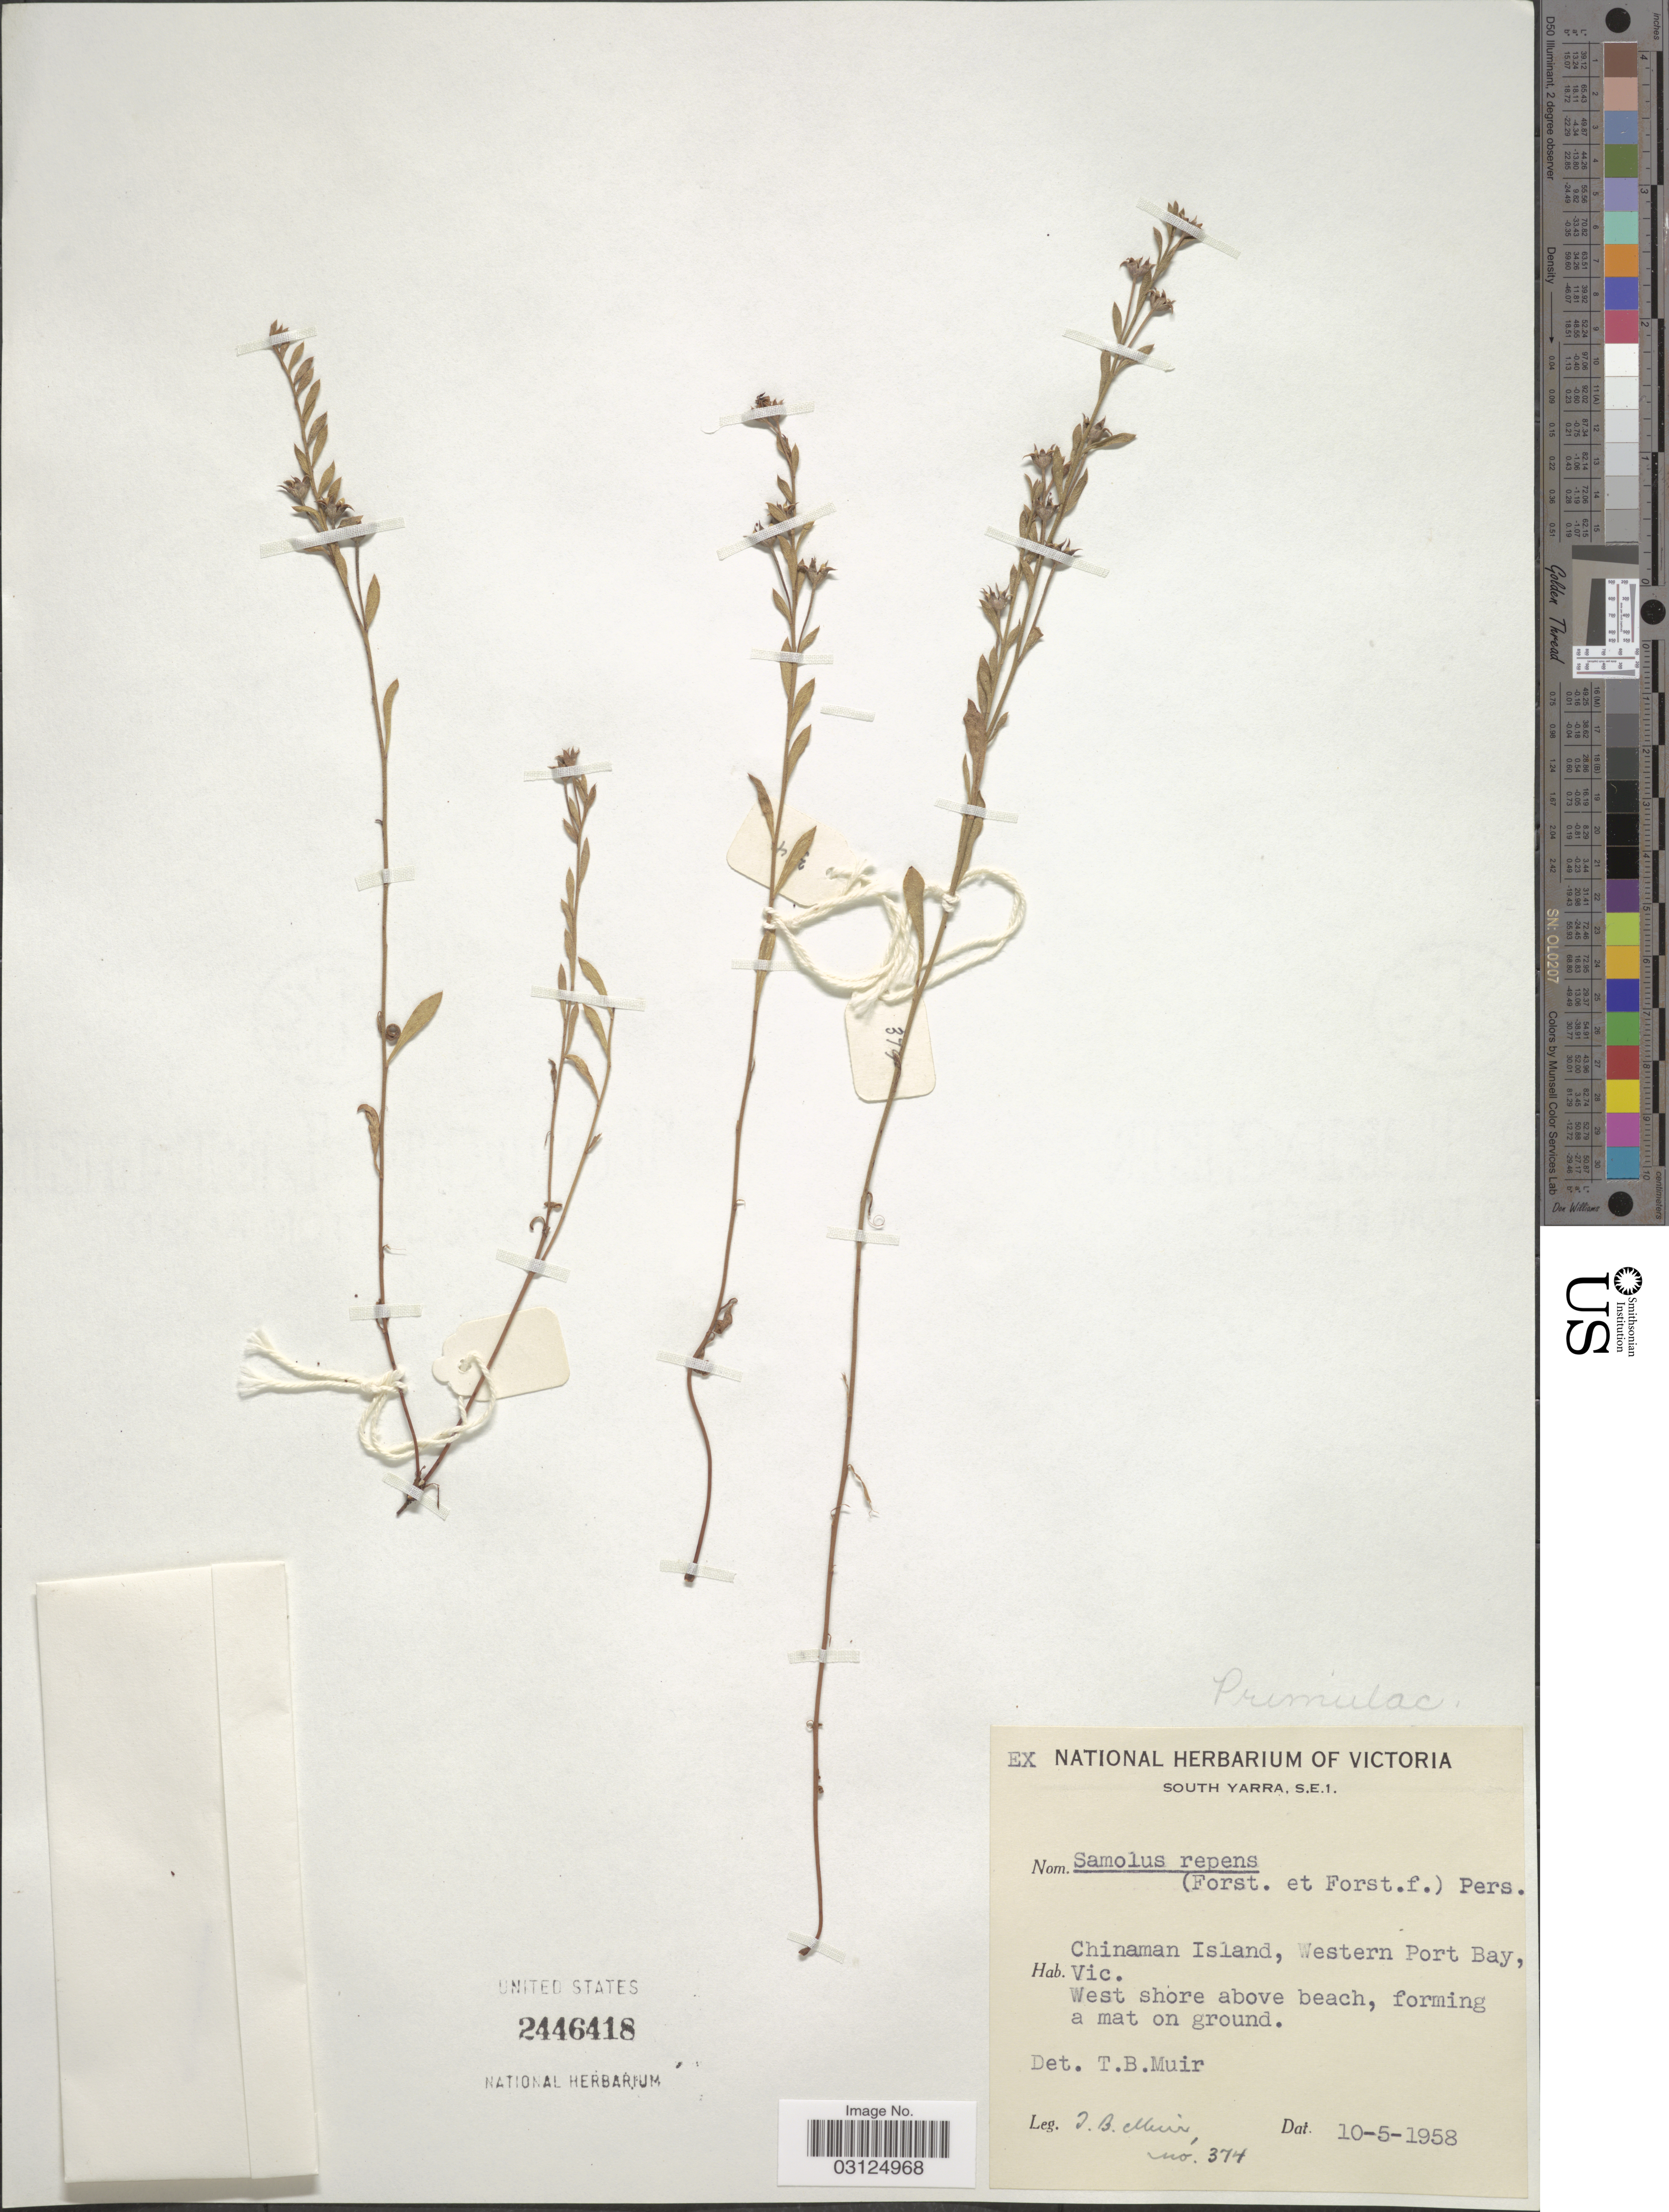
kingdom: Plantae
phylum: Tracheophyta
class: Magnoliopsida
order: Ericales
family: Primulaceae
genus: Samolus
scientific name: Samolus repens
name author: (J.R. Forst. & G. Forst.) Pers.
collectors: T. Muir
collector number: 374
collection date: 1958-05-10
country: Australia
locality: Chinaman Island, Western Port Bay, Vic.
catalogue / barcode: US 2446418